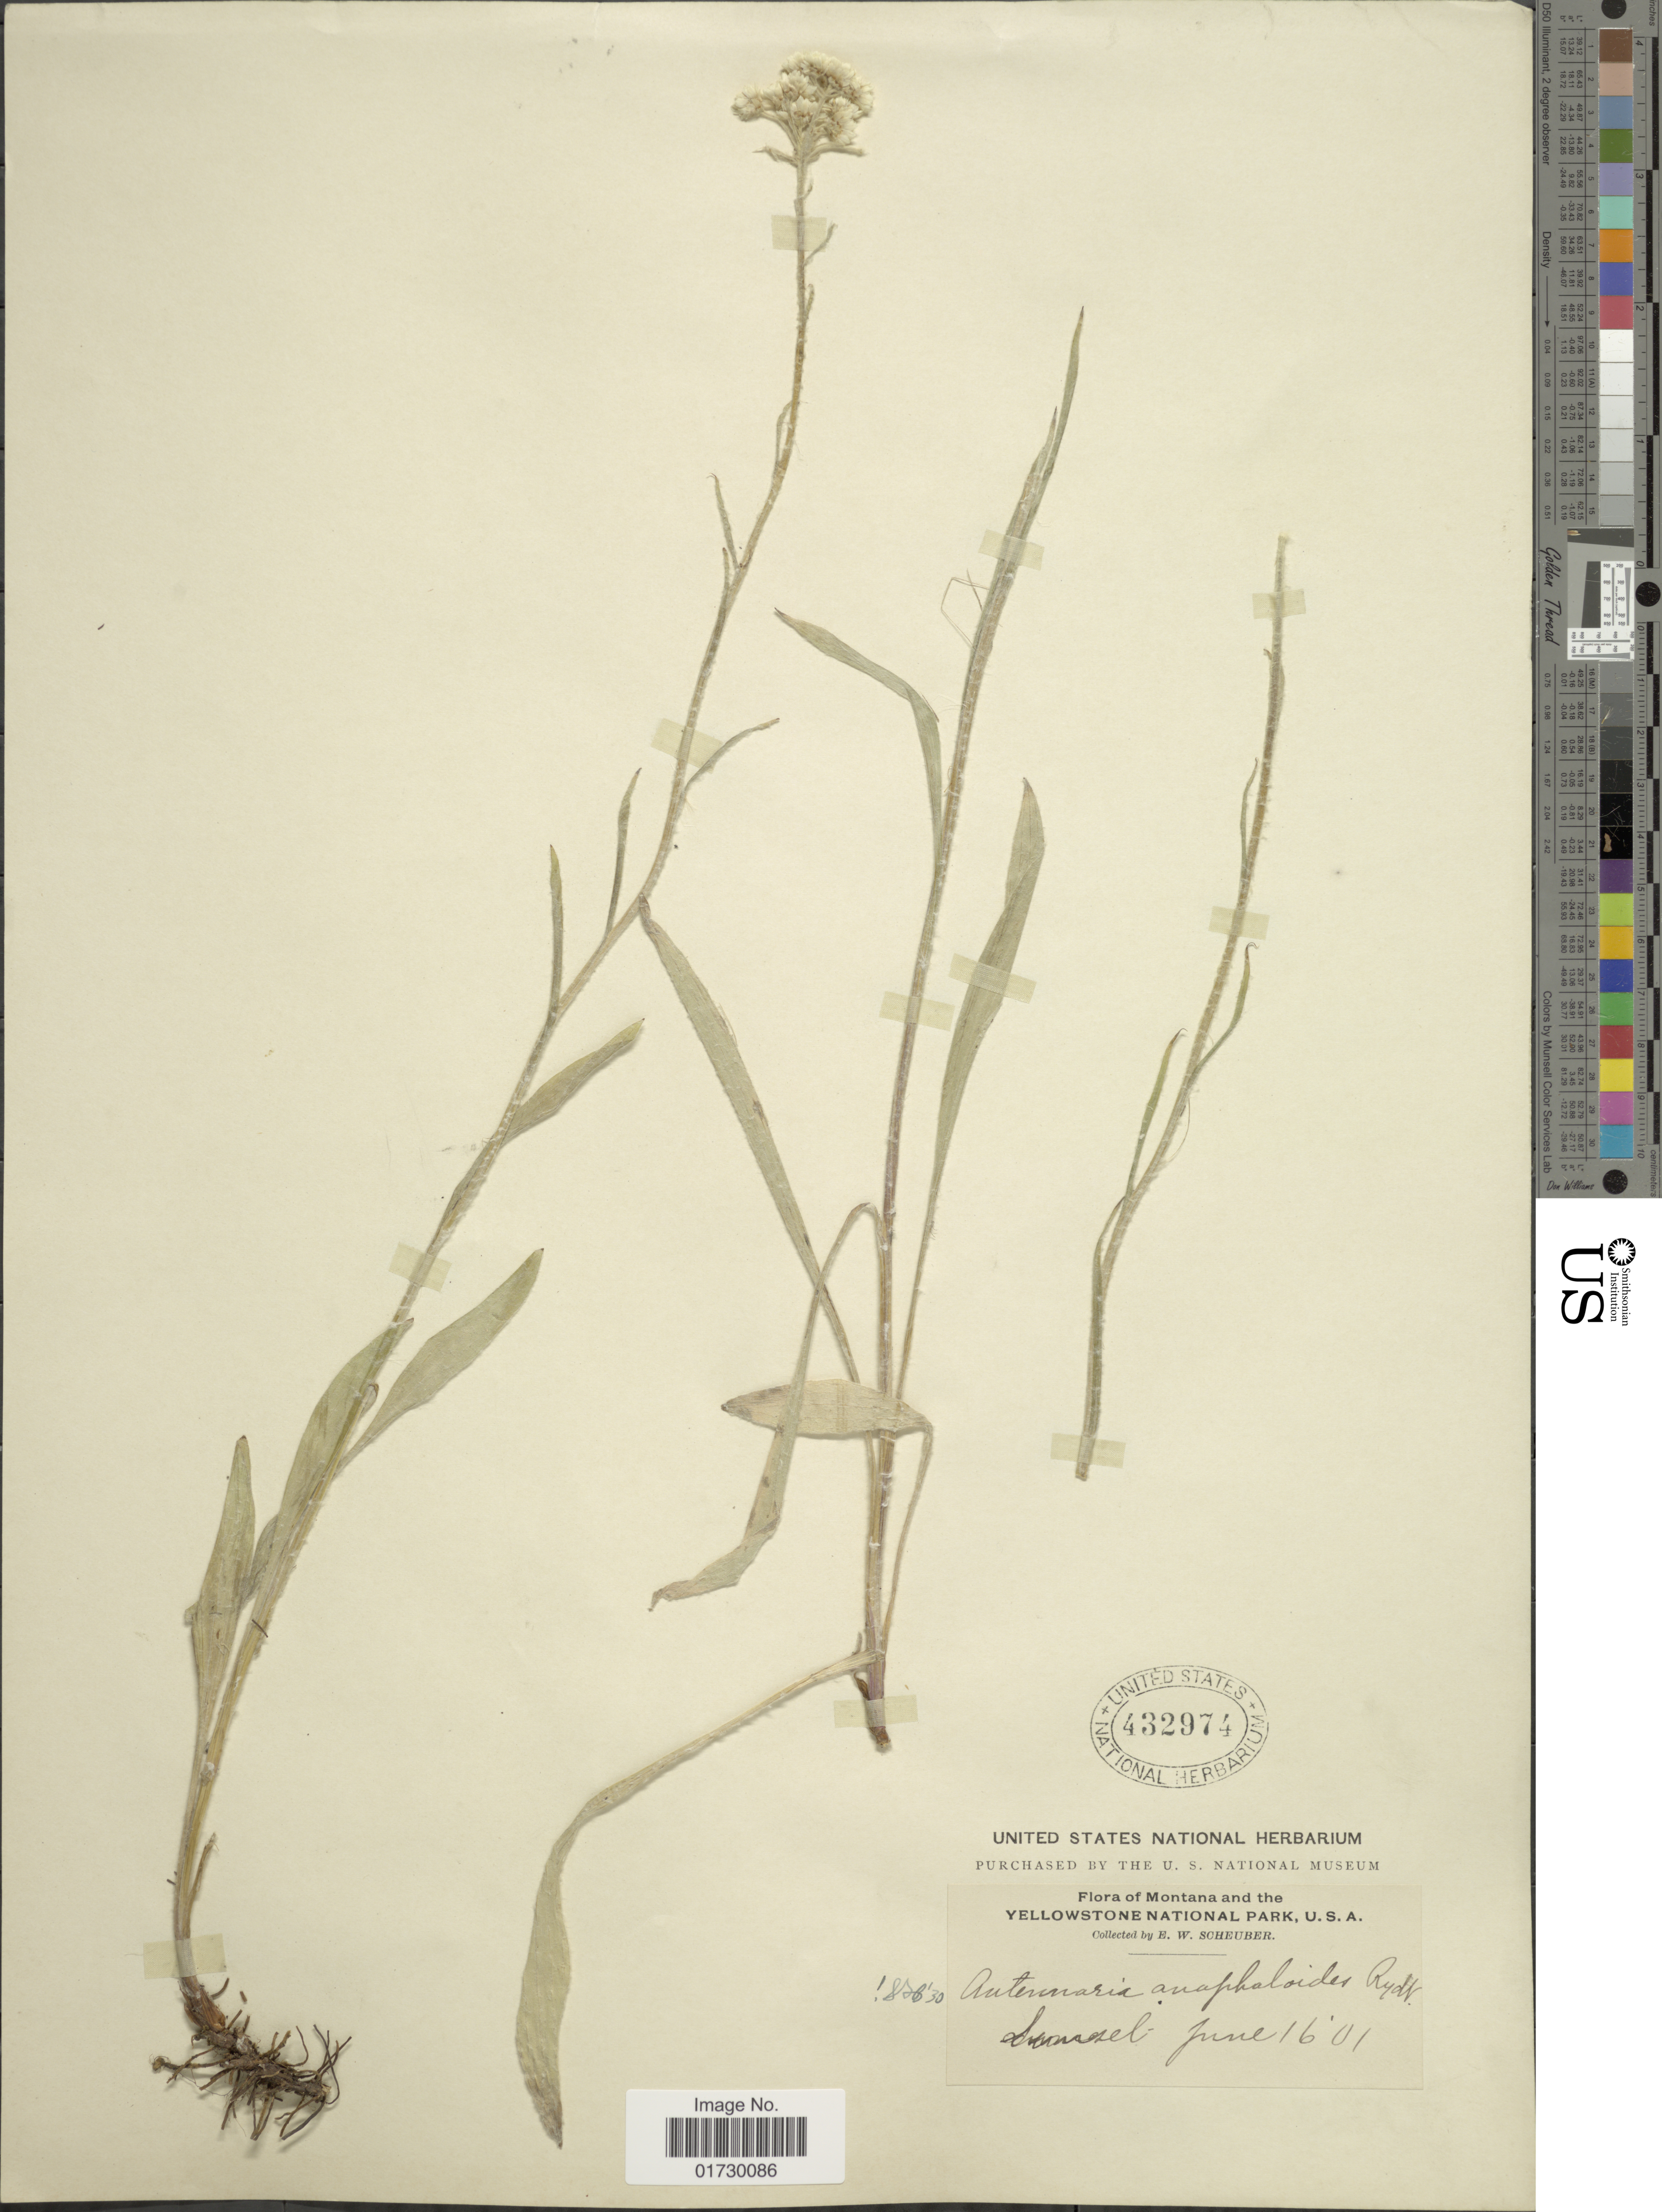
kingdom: Plantae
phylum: Tracheophyta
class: Magnoliopsida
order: Asterales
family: Asteraceae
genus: Antennaria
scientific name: Antennaria anaphaloides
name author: Rydb.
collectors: E. Scheuber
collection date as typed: Transcribed d/m/y: 16/6/1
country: United States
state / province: Montana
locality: Montana and the Yellowstone National Park, Sunset.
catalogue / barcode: US 432974